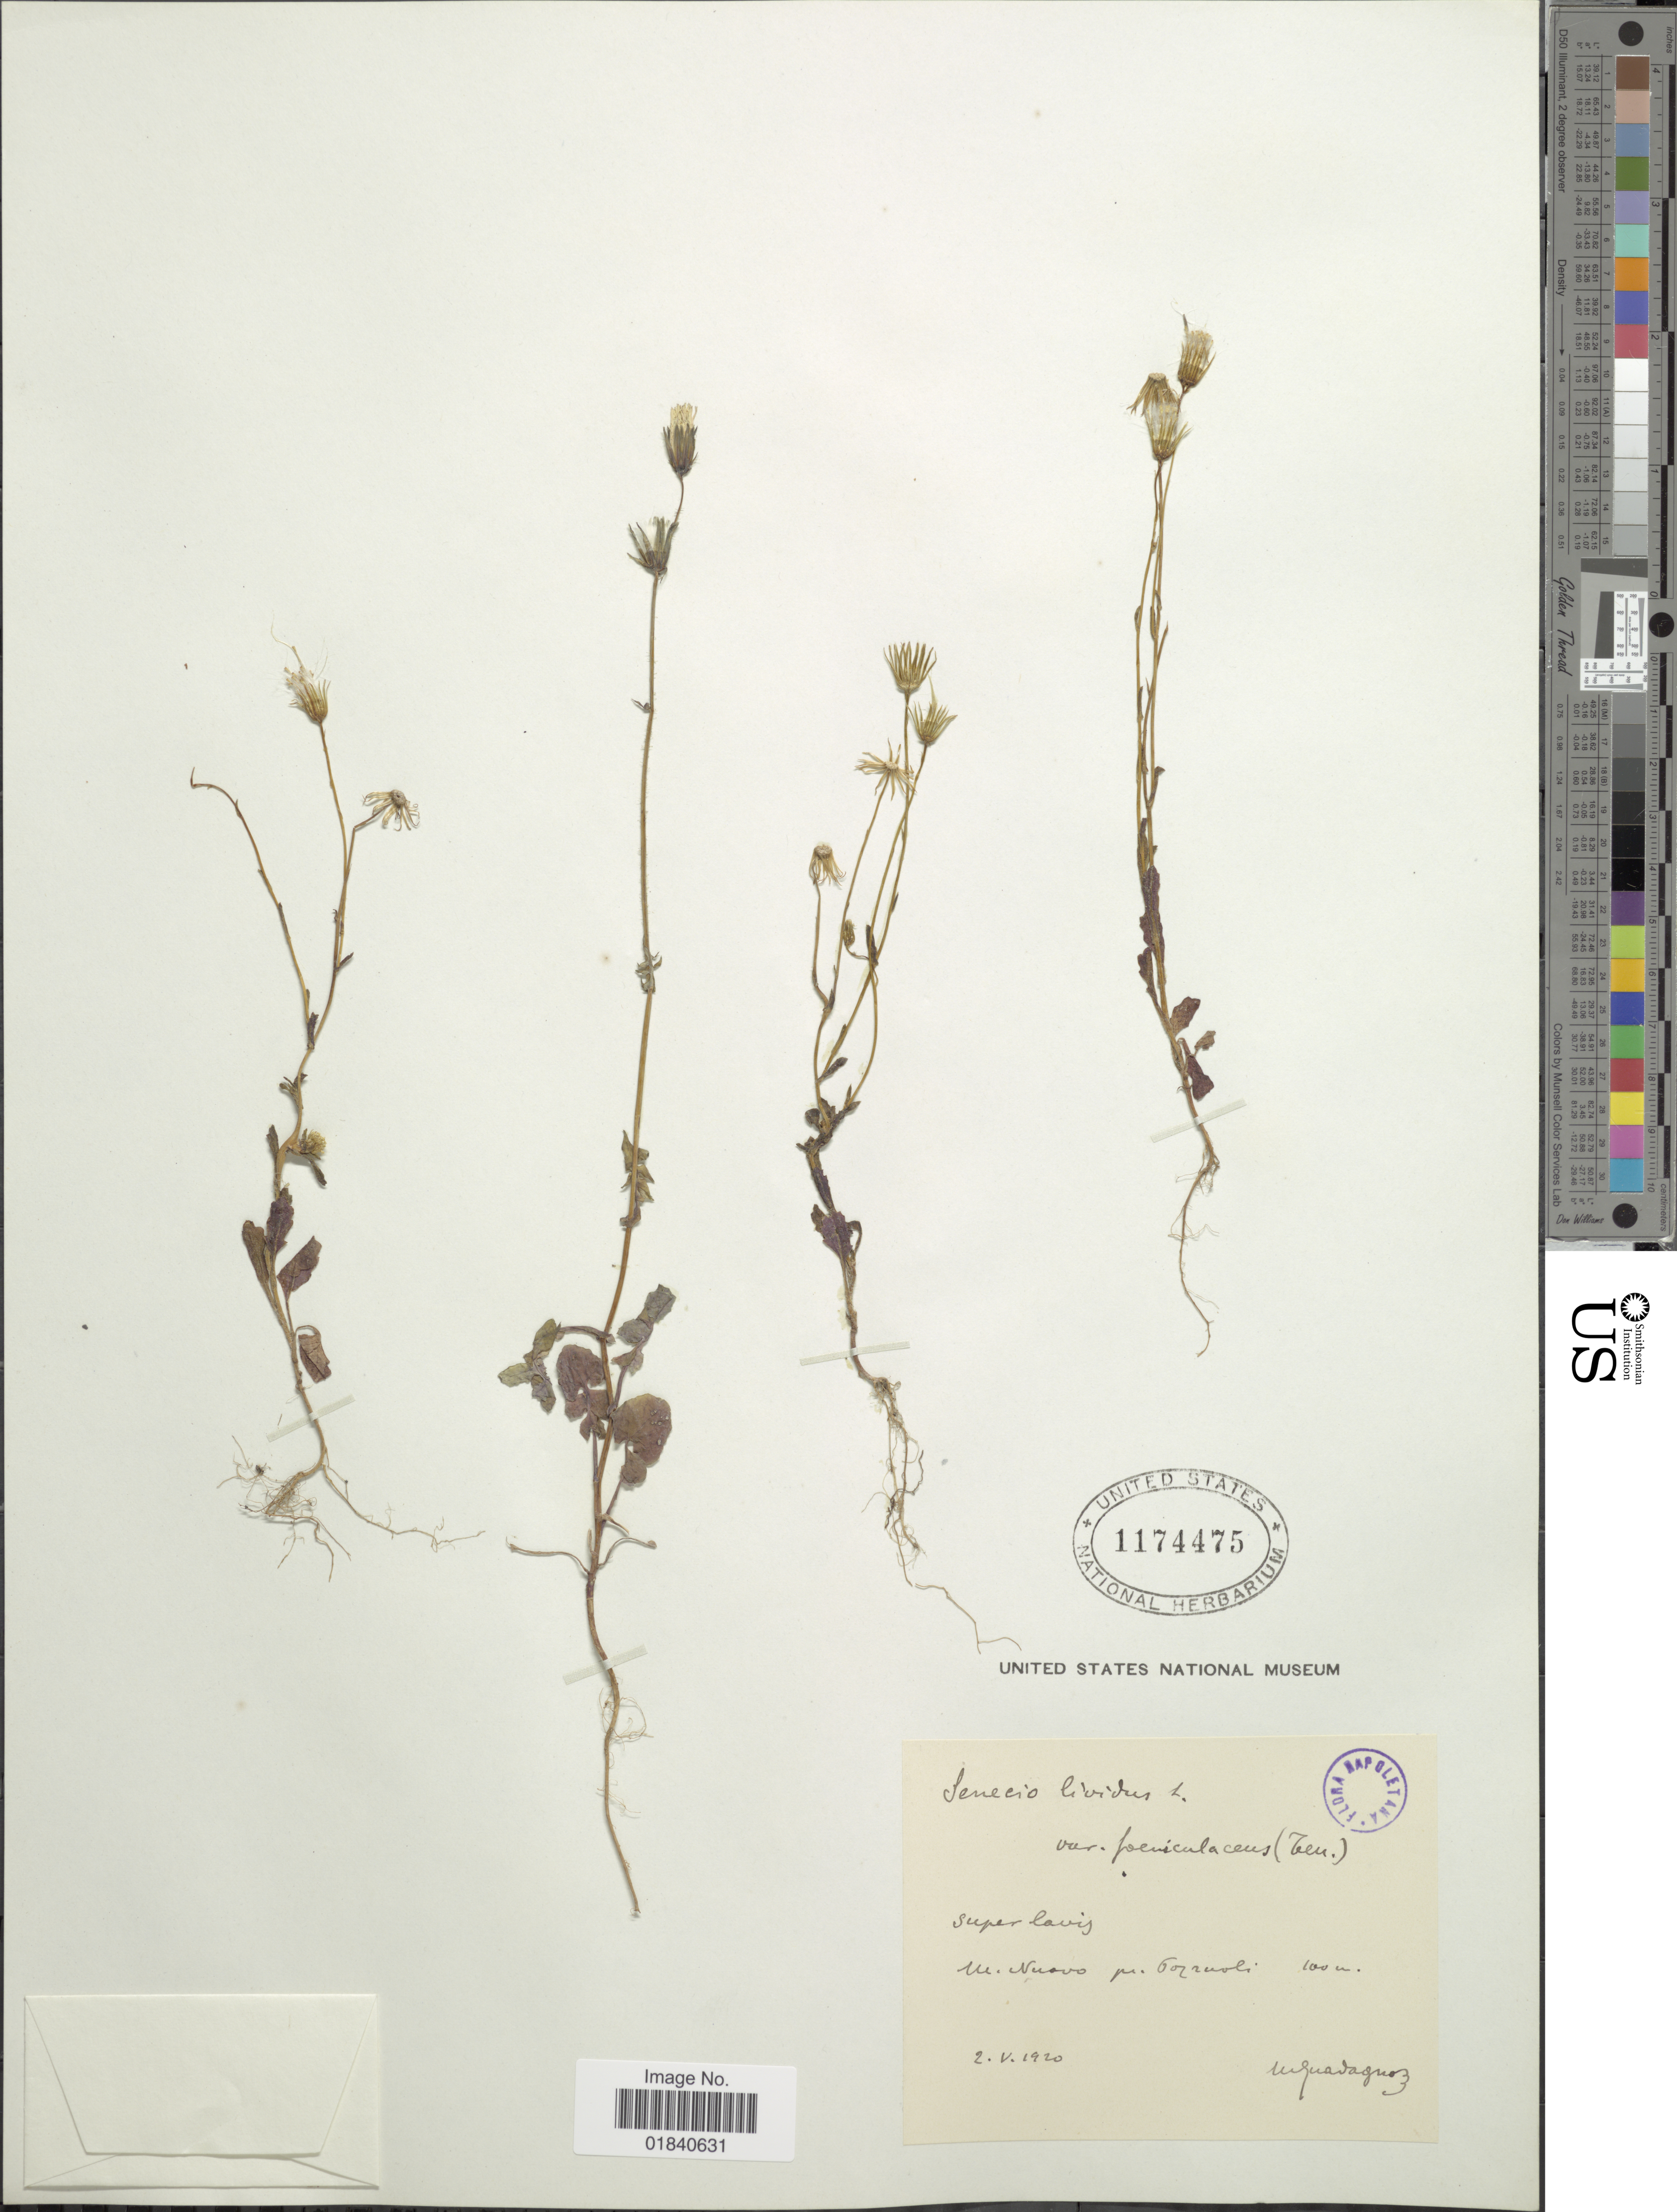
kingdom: Plantae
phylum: Tracheophyta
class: Magnoliopsida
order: Asterales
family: Asteraceae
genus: Senecio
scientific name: Senecio lividus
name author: L.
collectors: G. Urguadagnoz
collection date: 1920-05-02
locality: M. Nuovo pr. Coruoli [interpreted]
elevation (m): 100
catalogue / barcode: US 1174475